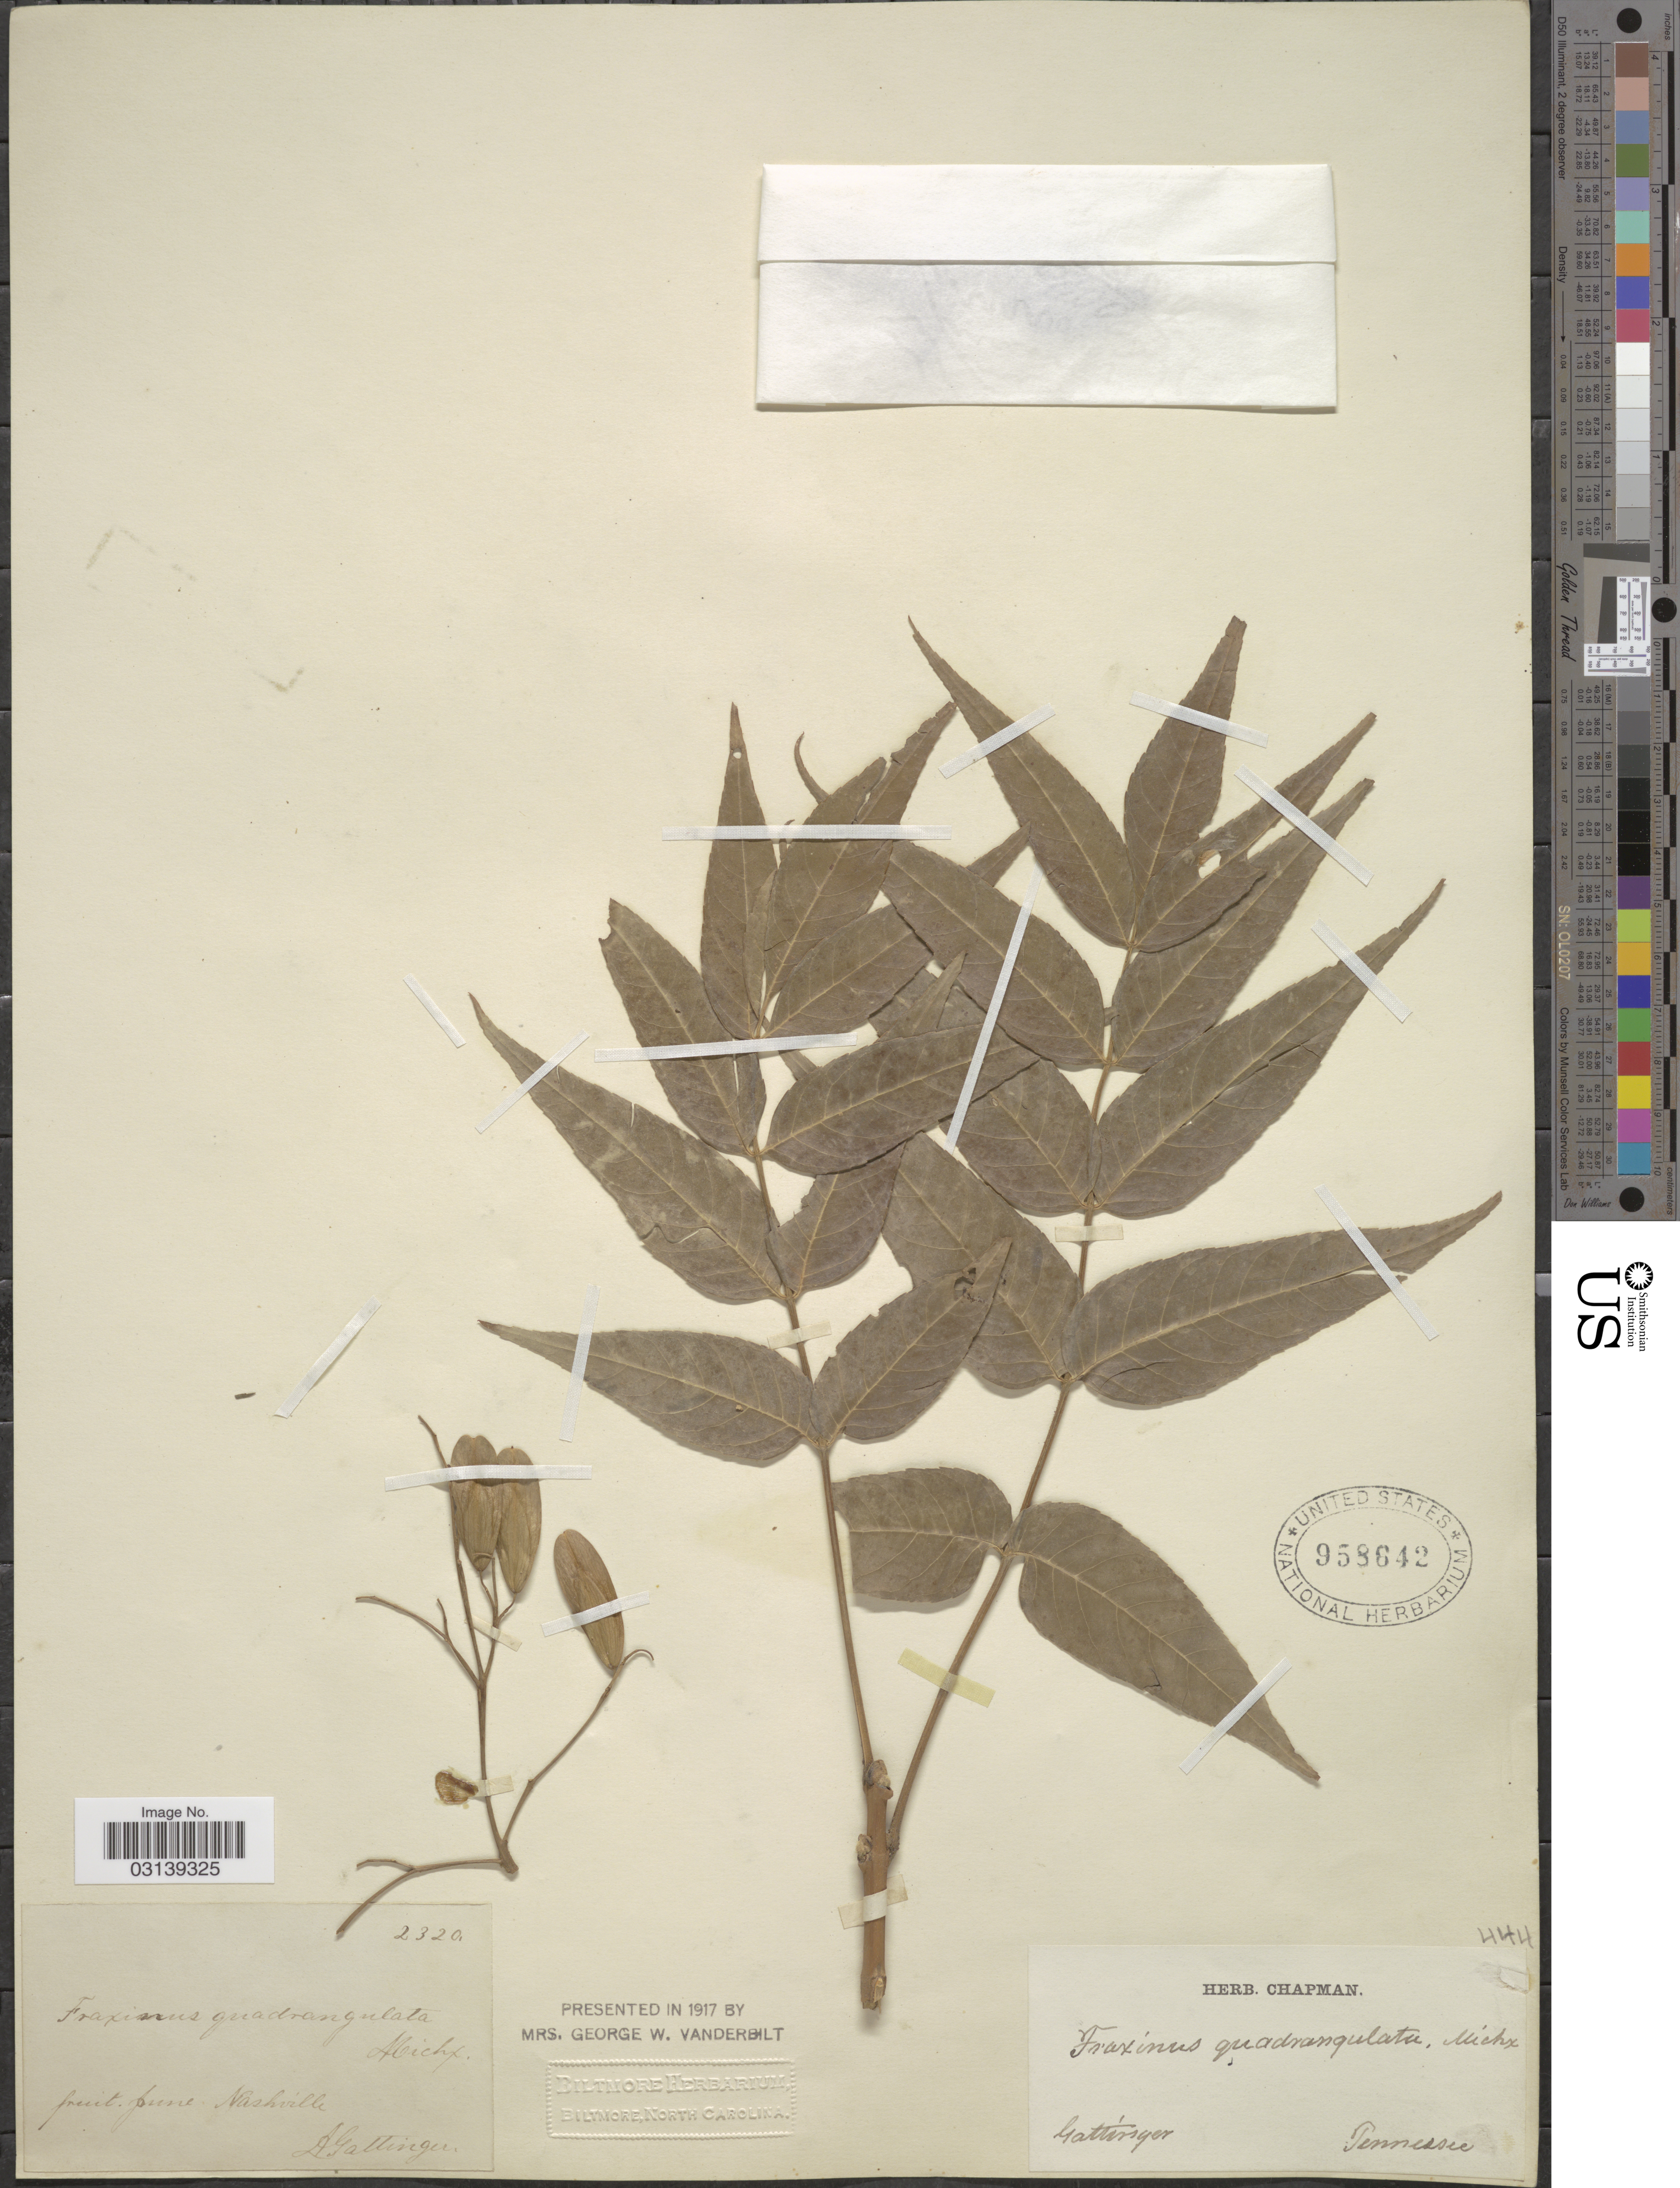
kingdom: Plantae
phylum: Tracheophyta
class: Magnoliopsida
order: Lamiales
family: Oleaceae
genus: Fraxinus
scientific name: Fraxinus quadrangulata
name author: Michx.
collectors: A. Gattinger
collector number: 2320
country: United States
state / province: Tennessee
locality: Nashville.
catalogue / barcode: US 958642